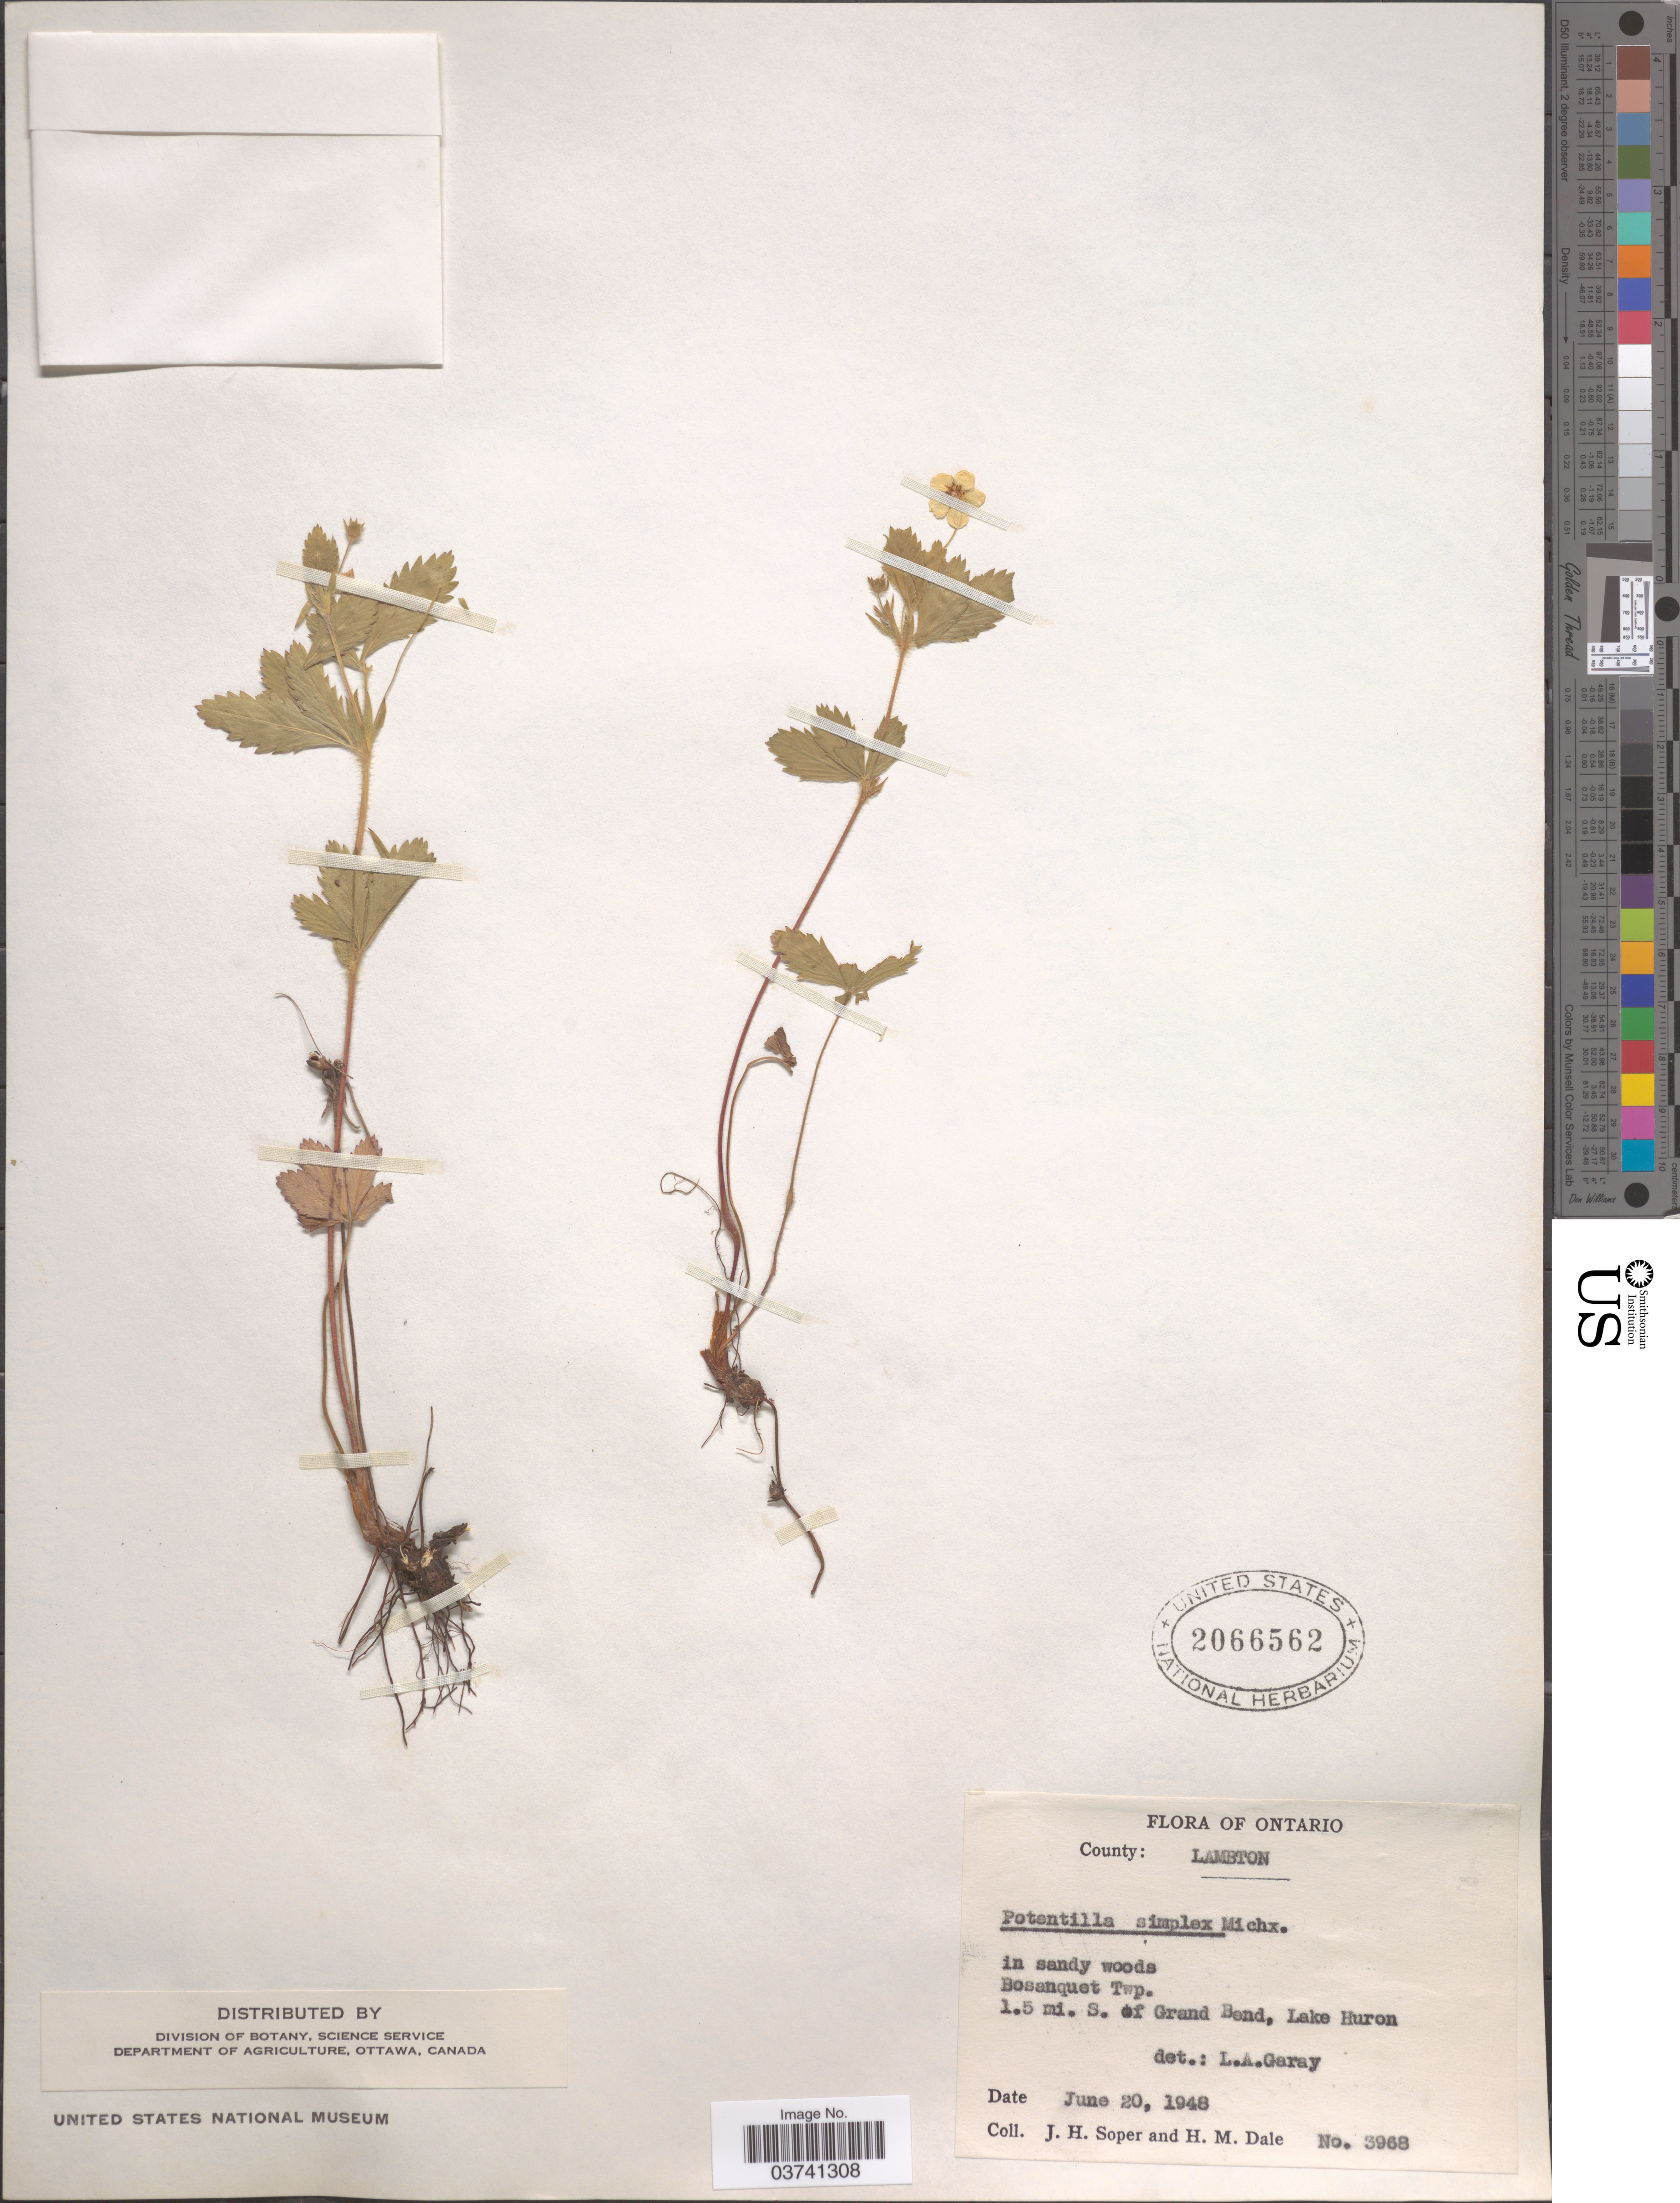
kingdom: Plantae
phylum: Tracheophyta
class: Magnoliopsida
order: Rosales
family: Rosaceae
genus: Potentilla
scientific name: Potentilla simplex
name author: Michx.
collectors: J. H. Soper & H. M. Dale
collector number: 3968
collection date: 1948-06-20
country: Canada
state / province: Ontario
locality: County: Lambton. Bosanquet Twp. 1.5 mi. S. of Grand Bend, Lake Huron.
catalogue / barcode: US 2066562